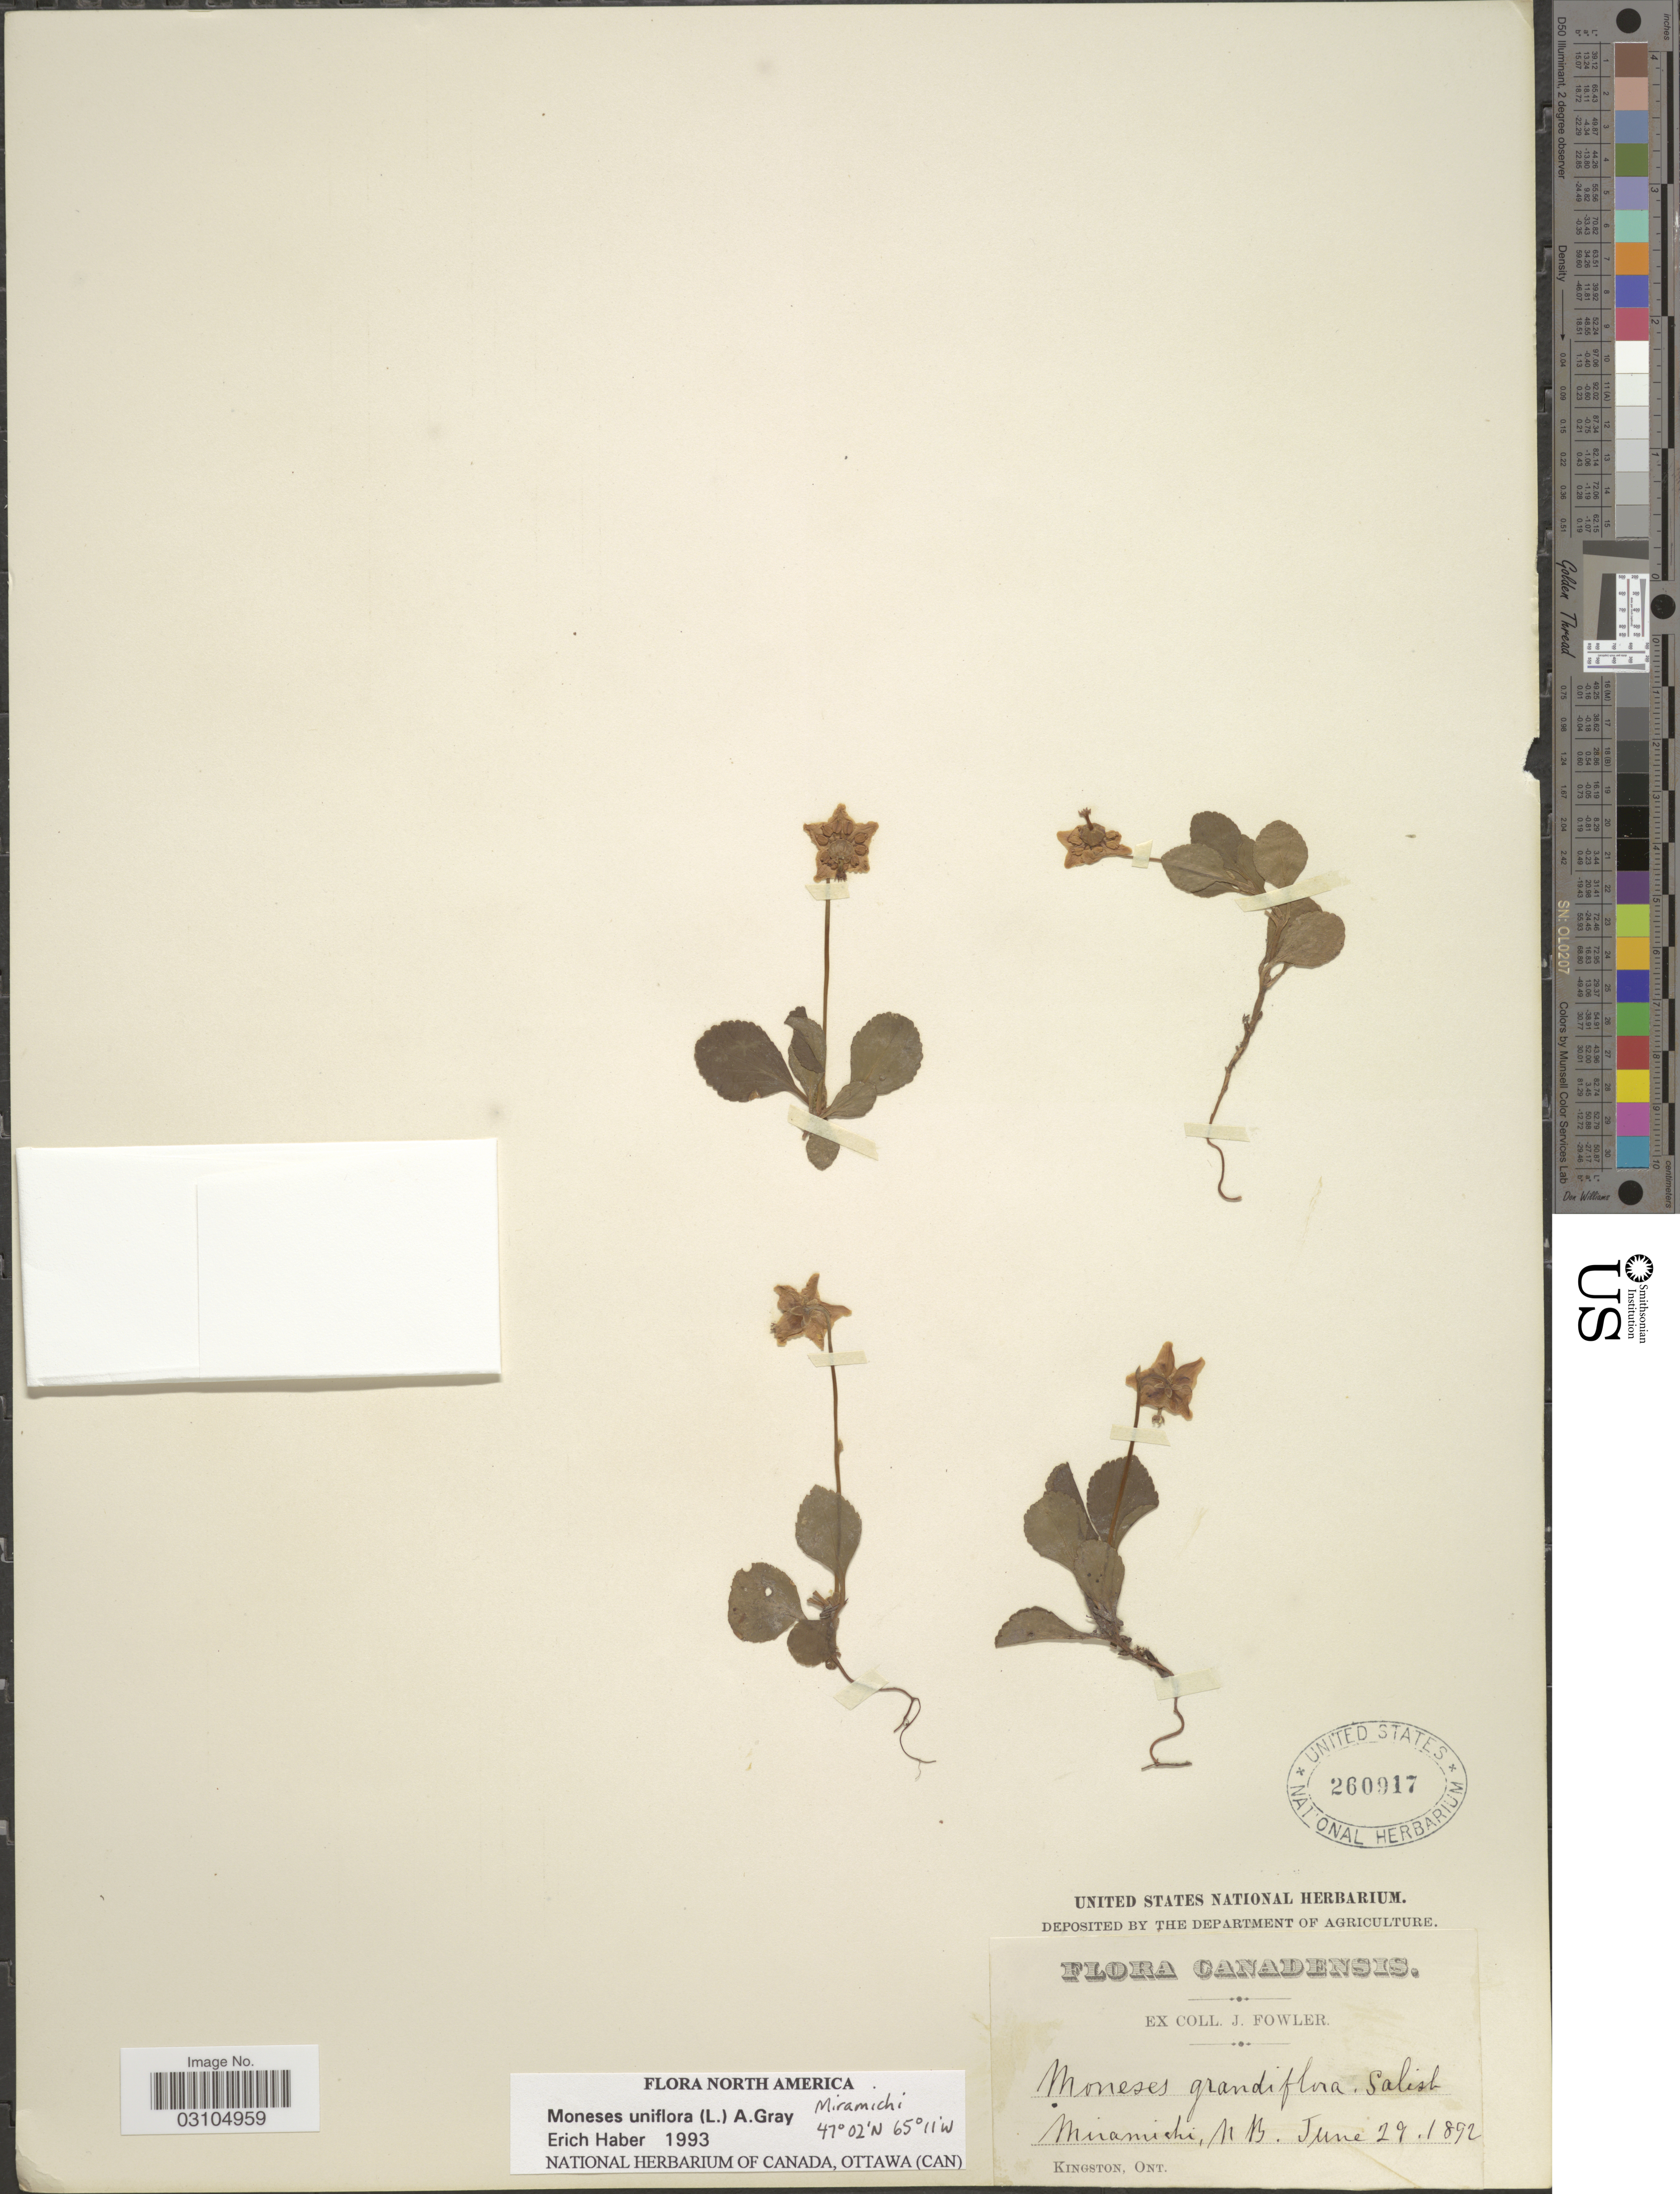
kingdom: Plantae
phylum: Tracheophyta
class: Magnoliopsida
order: Ericales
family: Ericaceae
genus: Moneses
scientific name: Moneses uniflora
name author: (L.) A. Gray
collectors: J. Fowler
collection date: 1892-06-29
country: Canada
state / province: New Brunswick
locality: Miramichi, N.B.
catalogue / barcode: US 260917